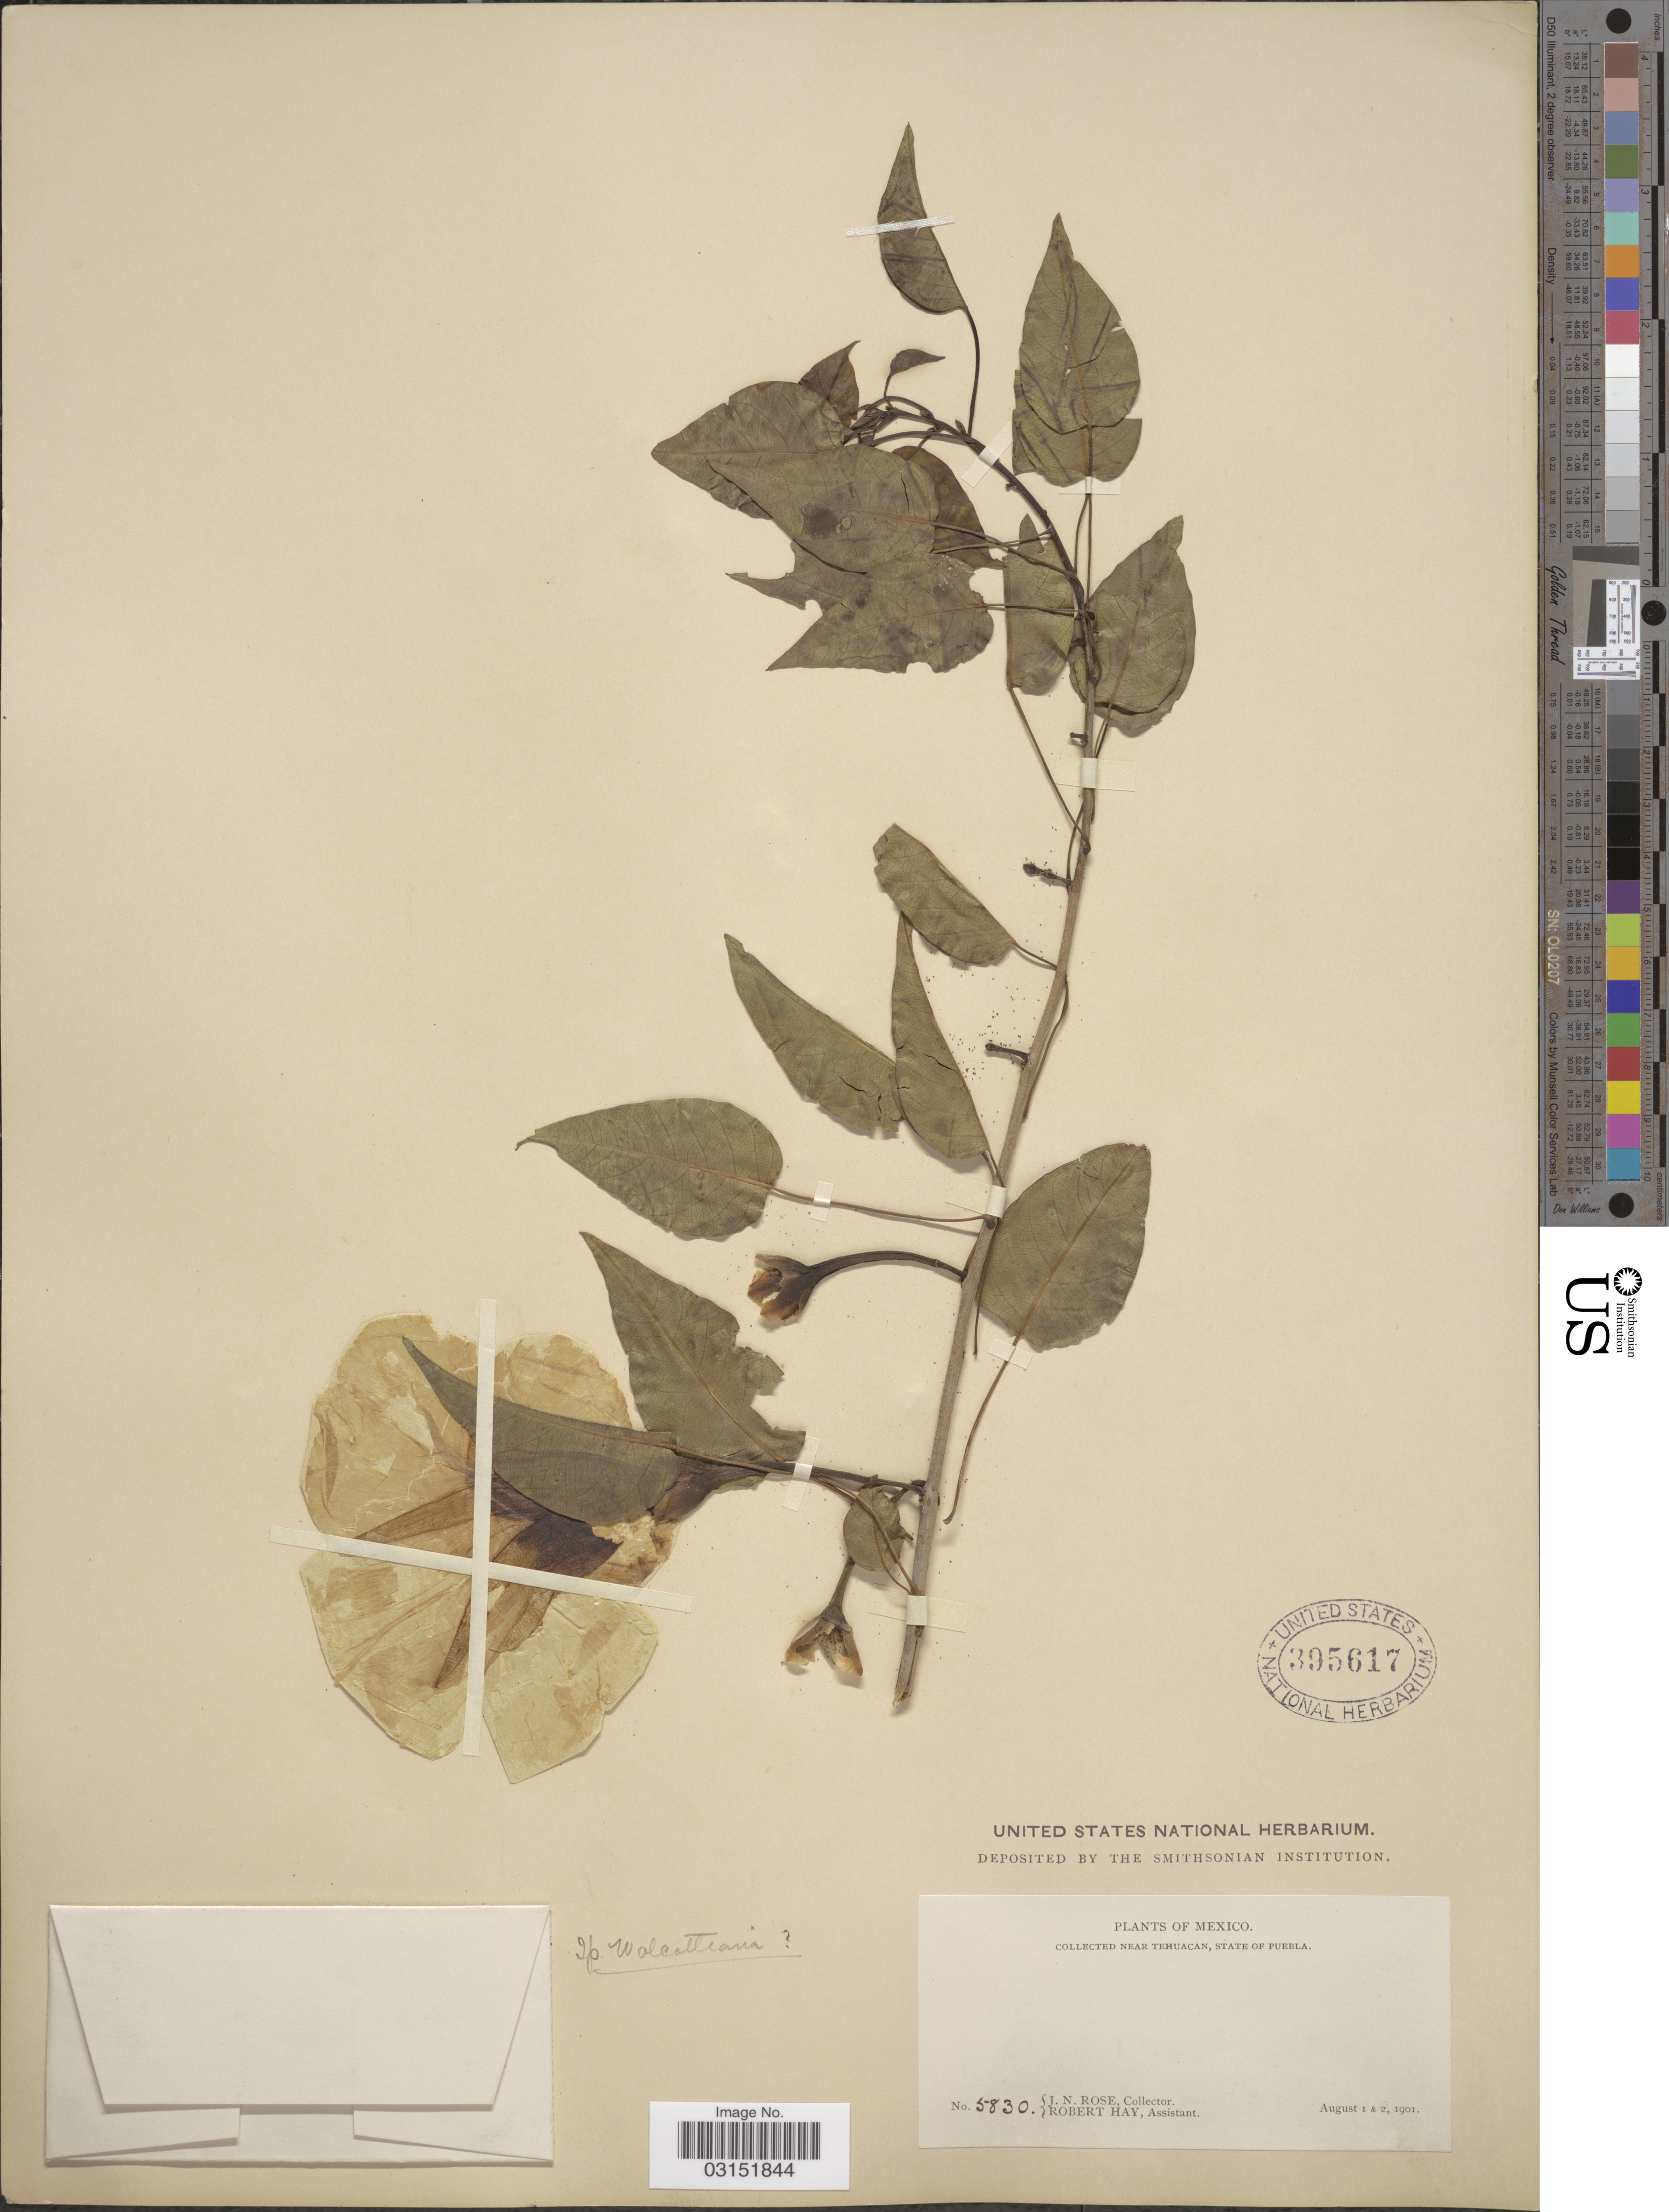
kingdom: Plantae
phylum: Tracheophyta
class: Magnoliopsida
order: Solanales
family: Convolvulaceae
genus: Ipomoea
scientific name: Ipomoea wolcottiana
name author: Rose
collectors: J. N. Rose & R. H. Hay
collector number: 5830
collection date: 1901-08-01/1901-08-02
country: Mexico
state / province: Puebla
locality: Near Tehuacan.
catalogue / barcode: US 395617